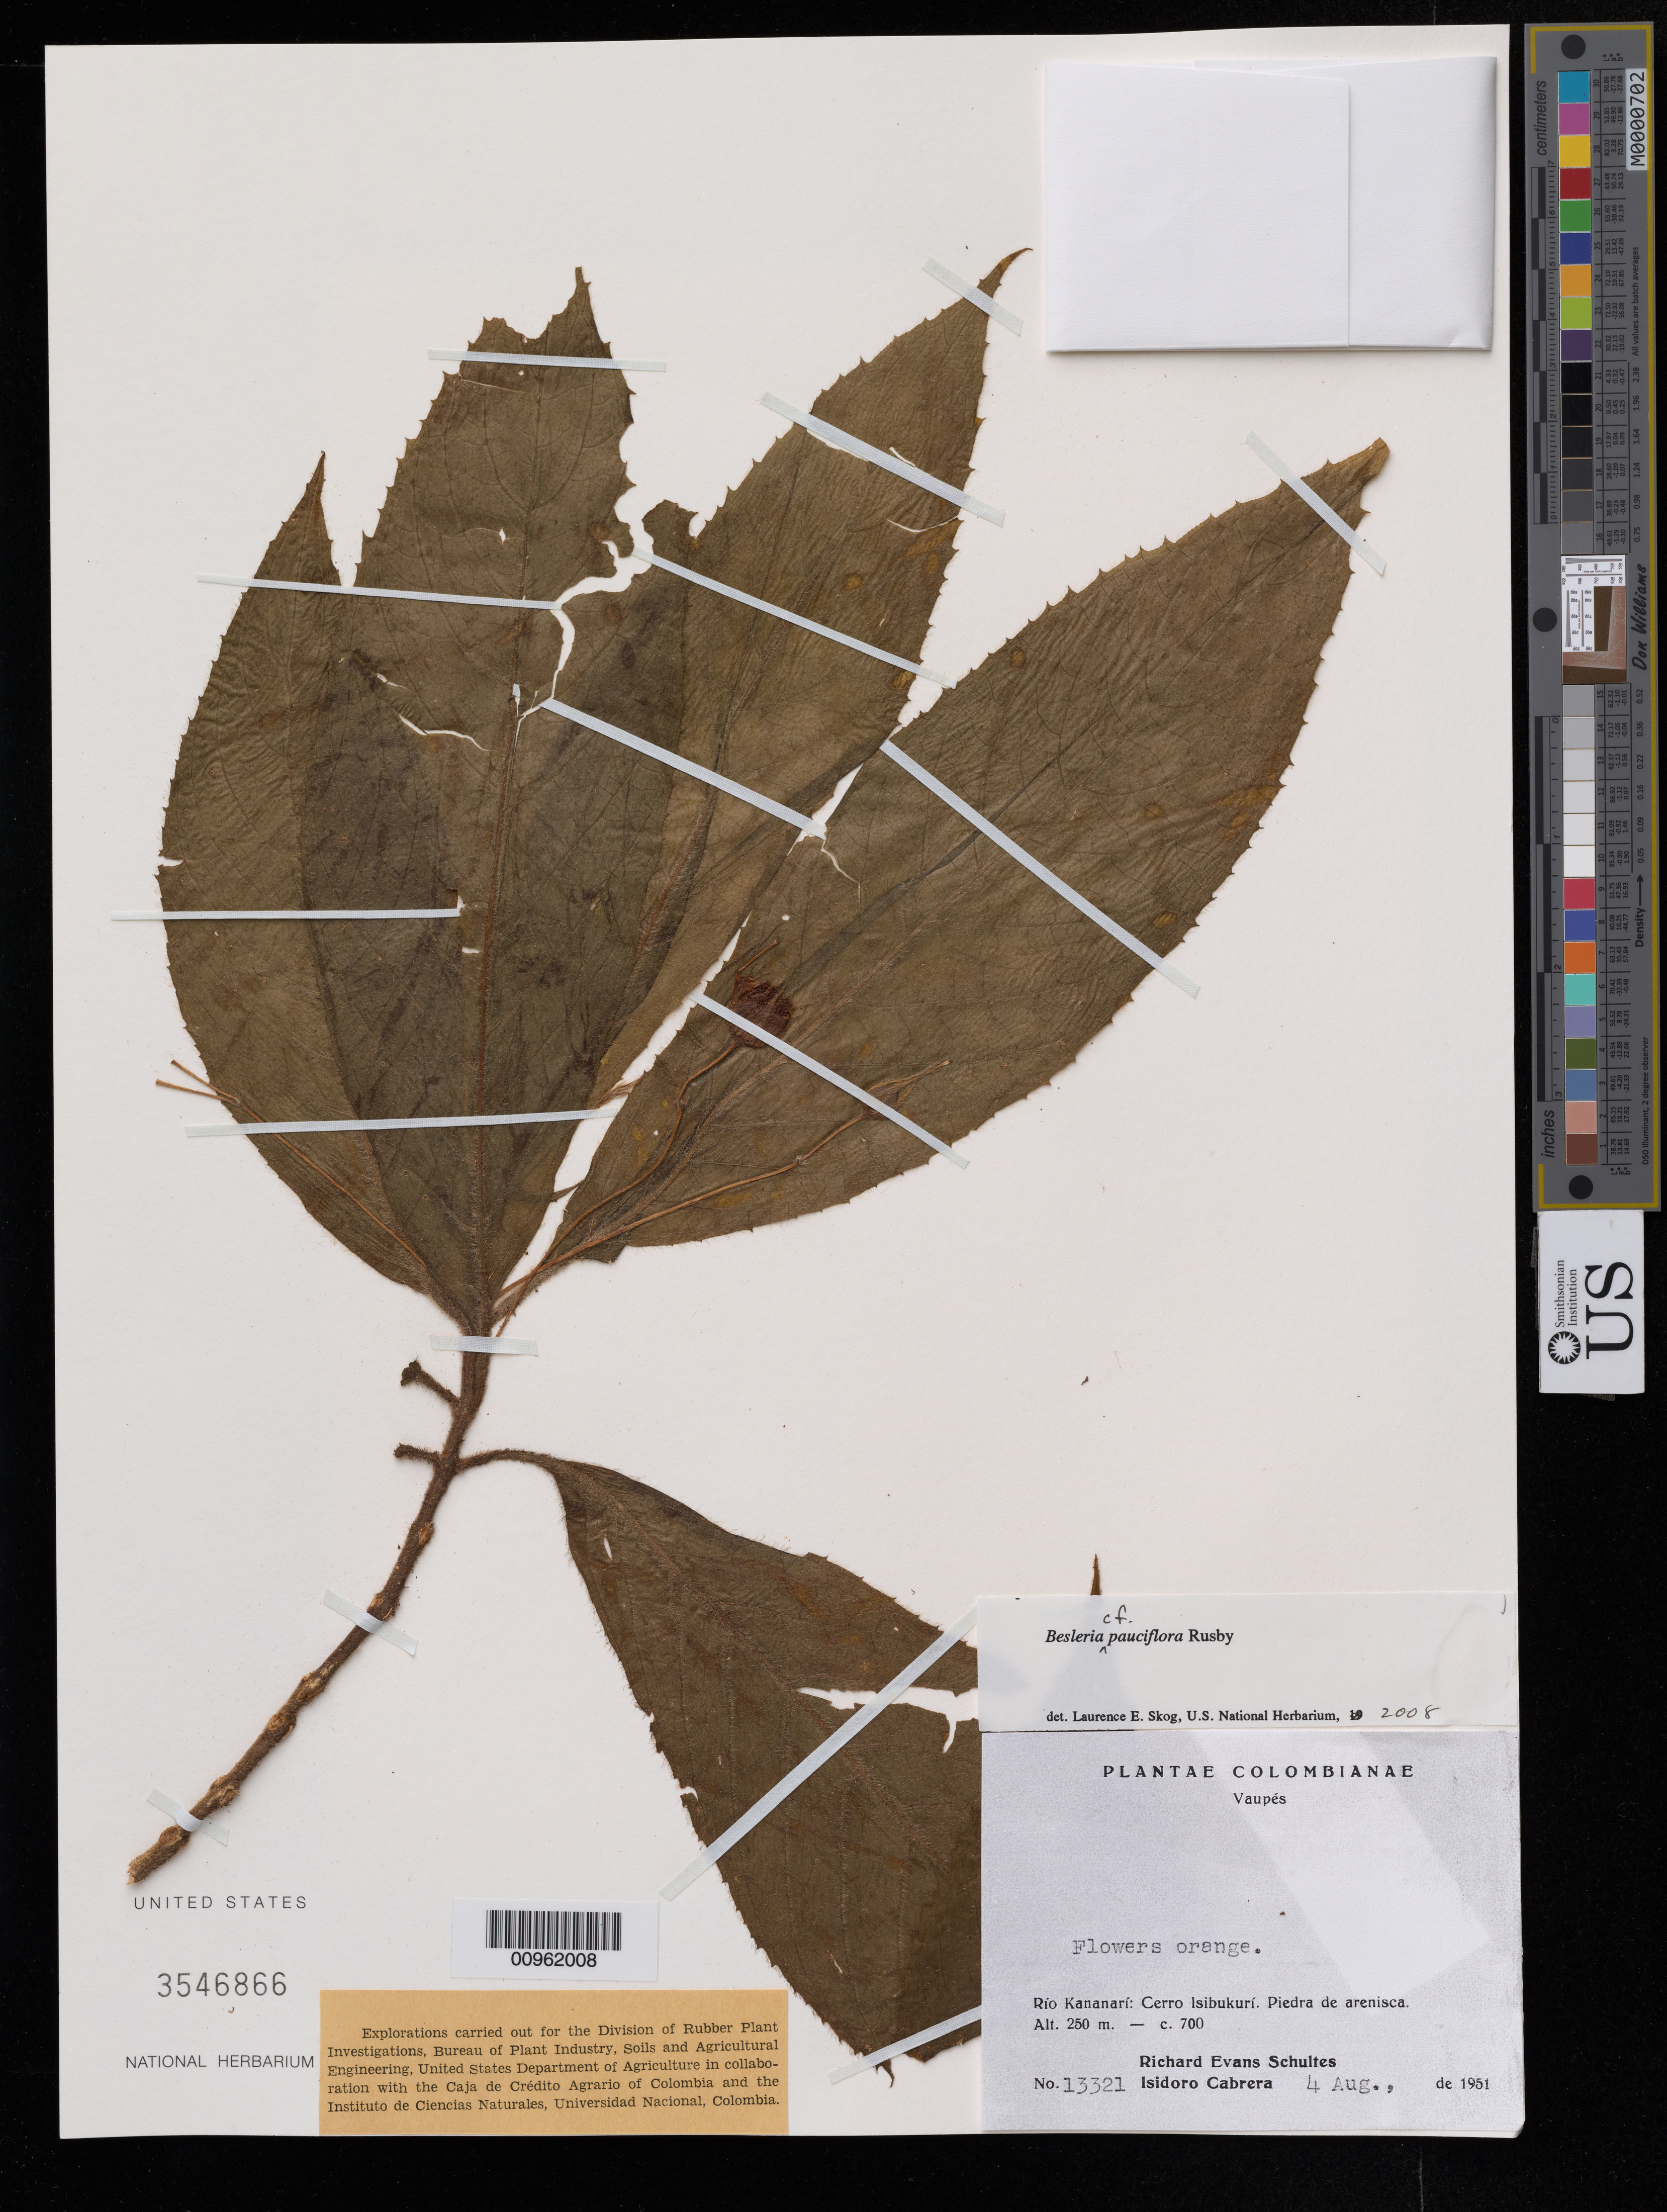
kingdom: Plantae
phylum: Tracheophyta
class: Magnoliopsida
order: Lamiales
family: Gesneriaceae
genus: Besleria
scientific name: Besleria pauciflora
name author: Rusby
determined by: Skog, Laurence E.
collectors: R. E. Schultes & I. Cabrera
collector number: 13321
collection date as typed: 04 Aug 1951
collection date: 1951-08-04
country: Colombia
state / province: Vaupés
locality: Rio Kananari: Cerro Isibukurí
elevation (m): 250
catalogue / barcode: US 3546866